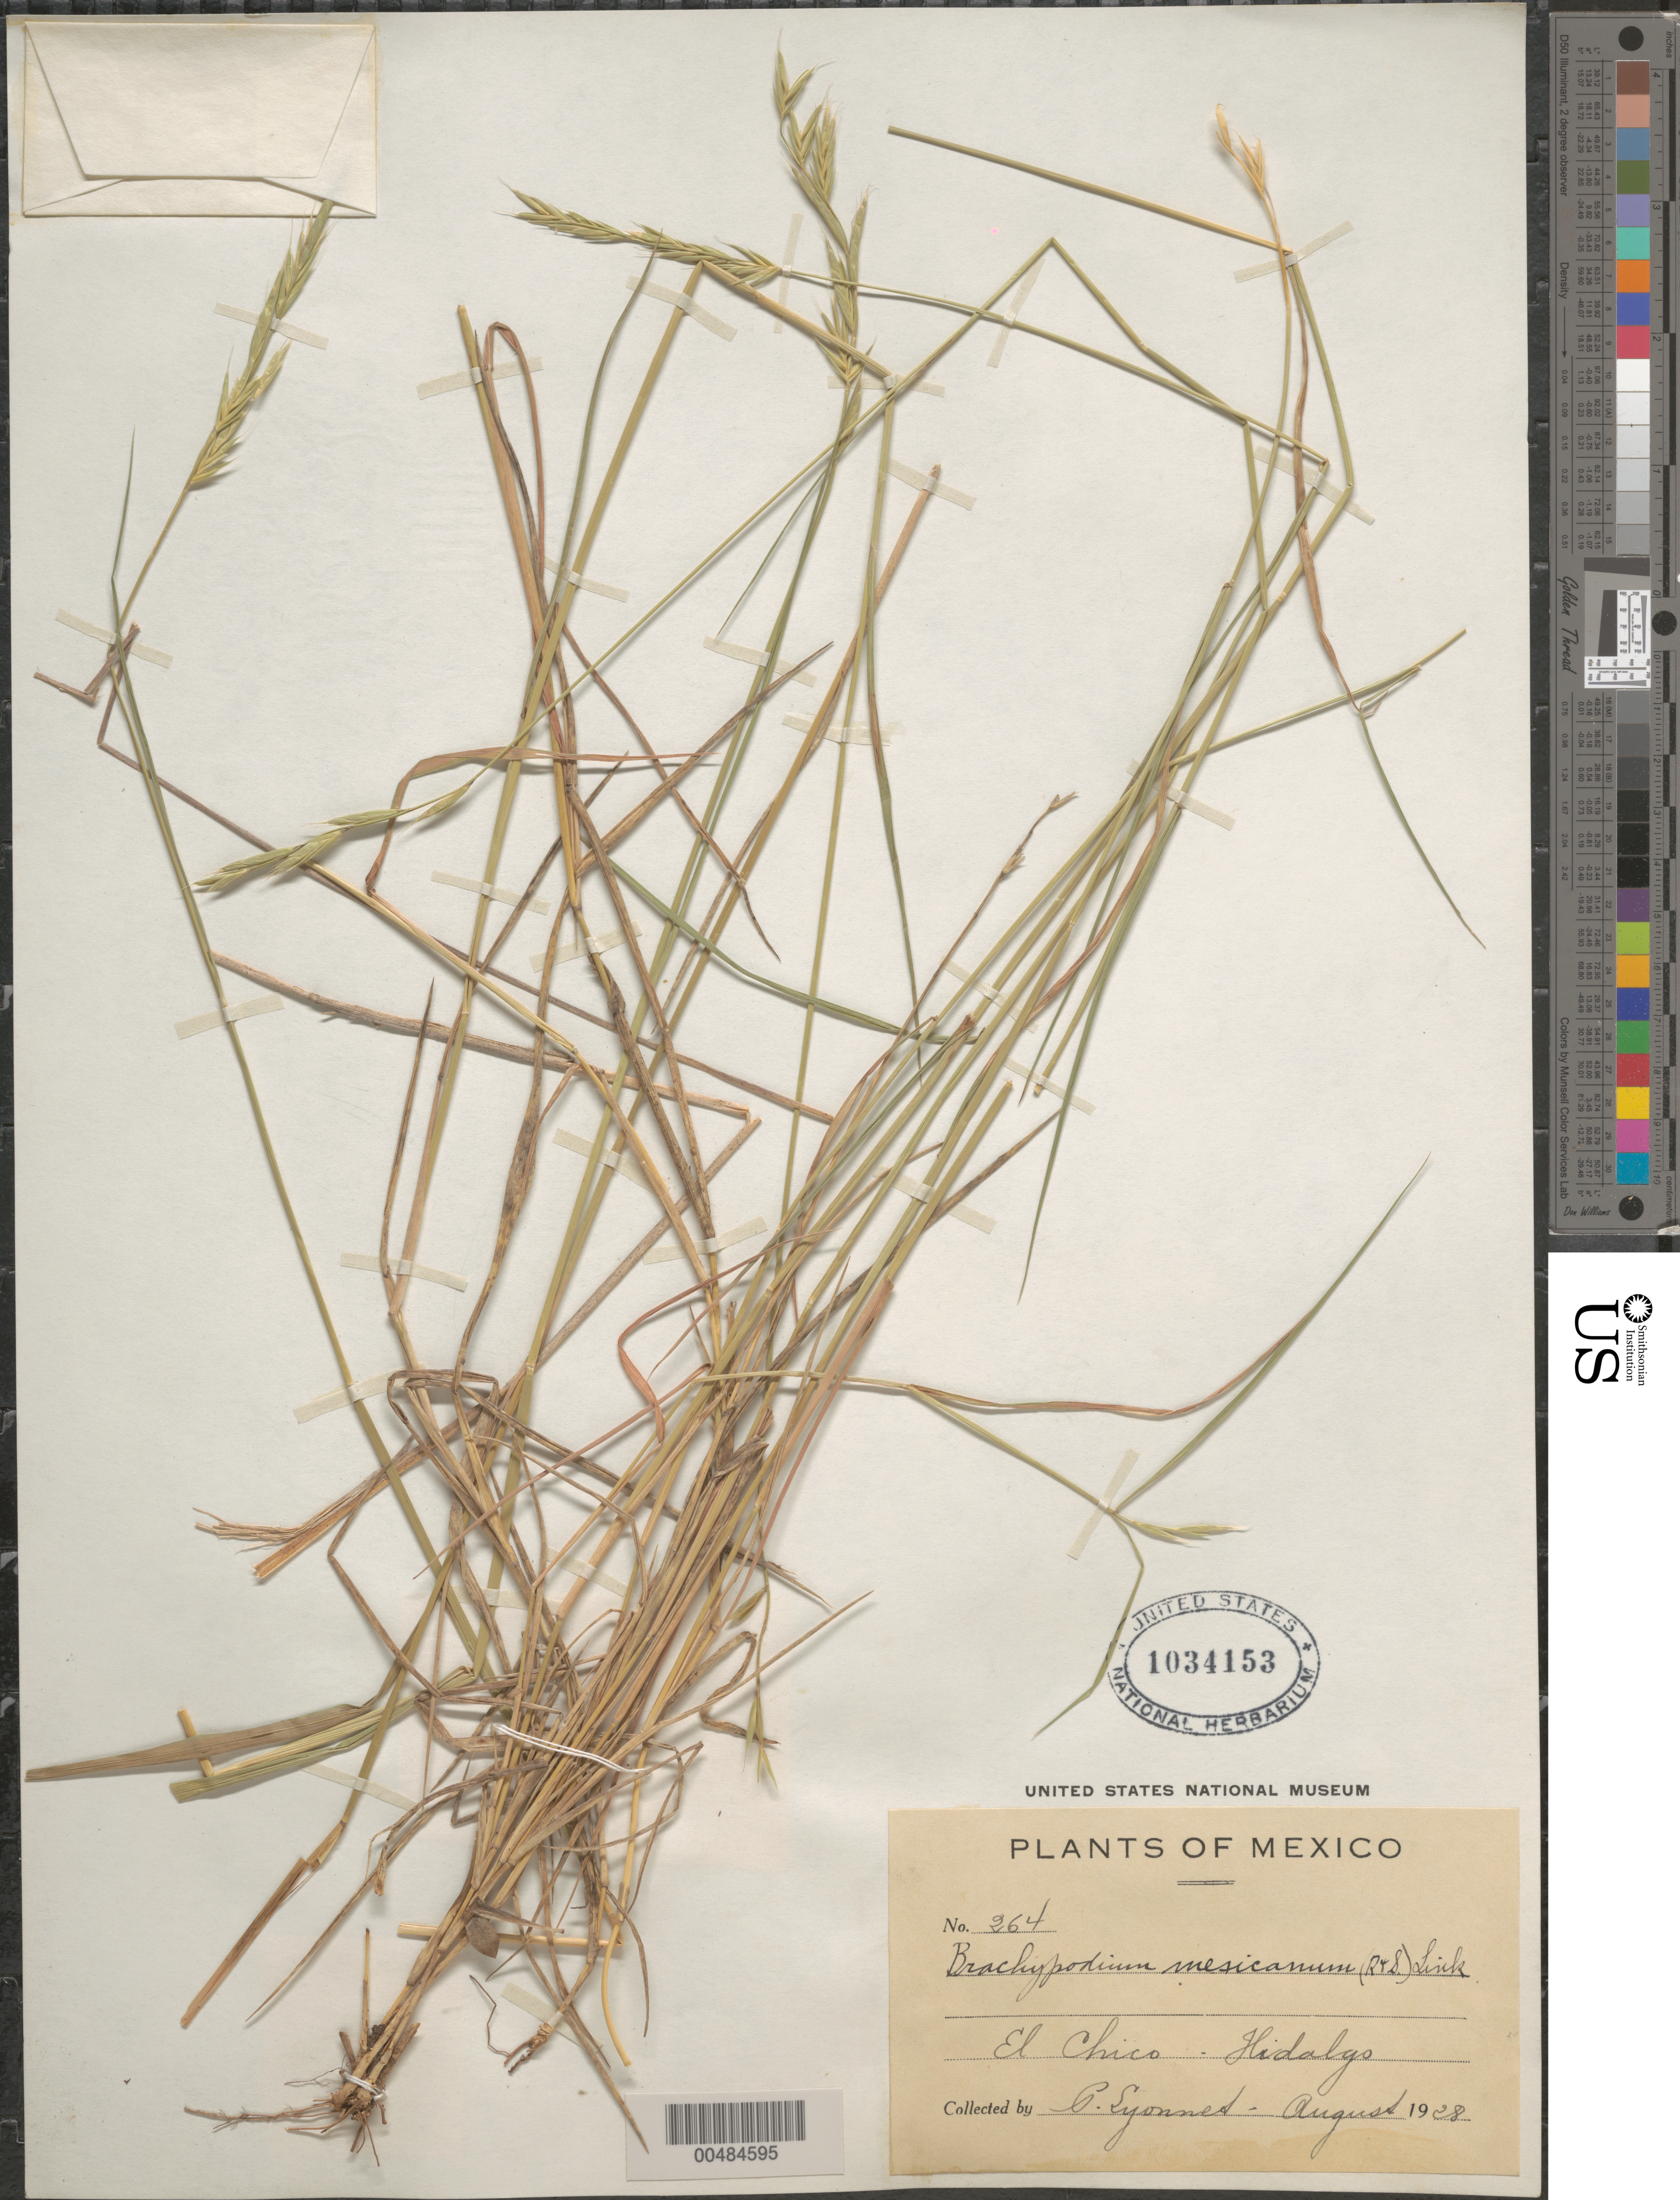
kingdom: Plantae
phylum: Tracheophyta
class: Liliopsida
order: Poales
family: Poaceae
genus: Brachypodium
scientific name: Brachypodium mexicanum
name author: (Roem. & Schult.) Link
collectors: Bro. E. Lyonnet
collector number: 264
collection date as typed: Aug 1928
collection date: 1928-08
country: Mexico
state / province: Hidalgo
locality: El Chico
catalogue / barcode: US 1034153